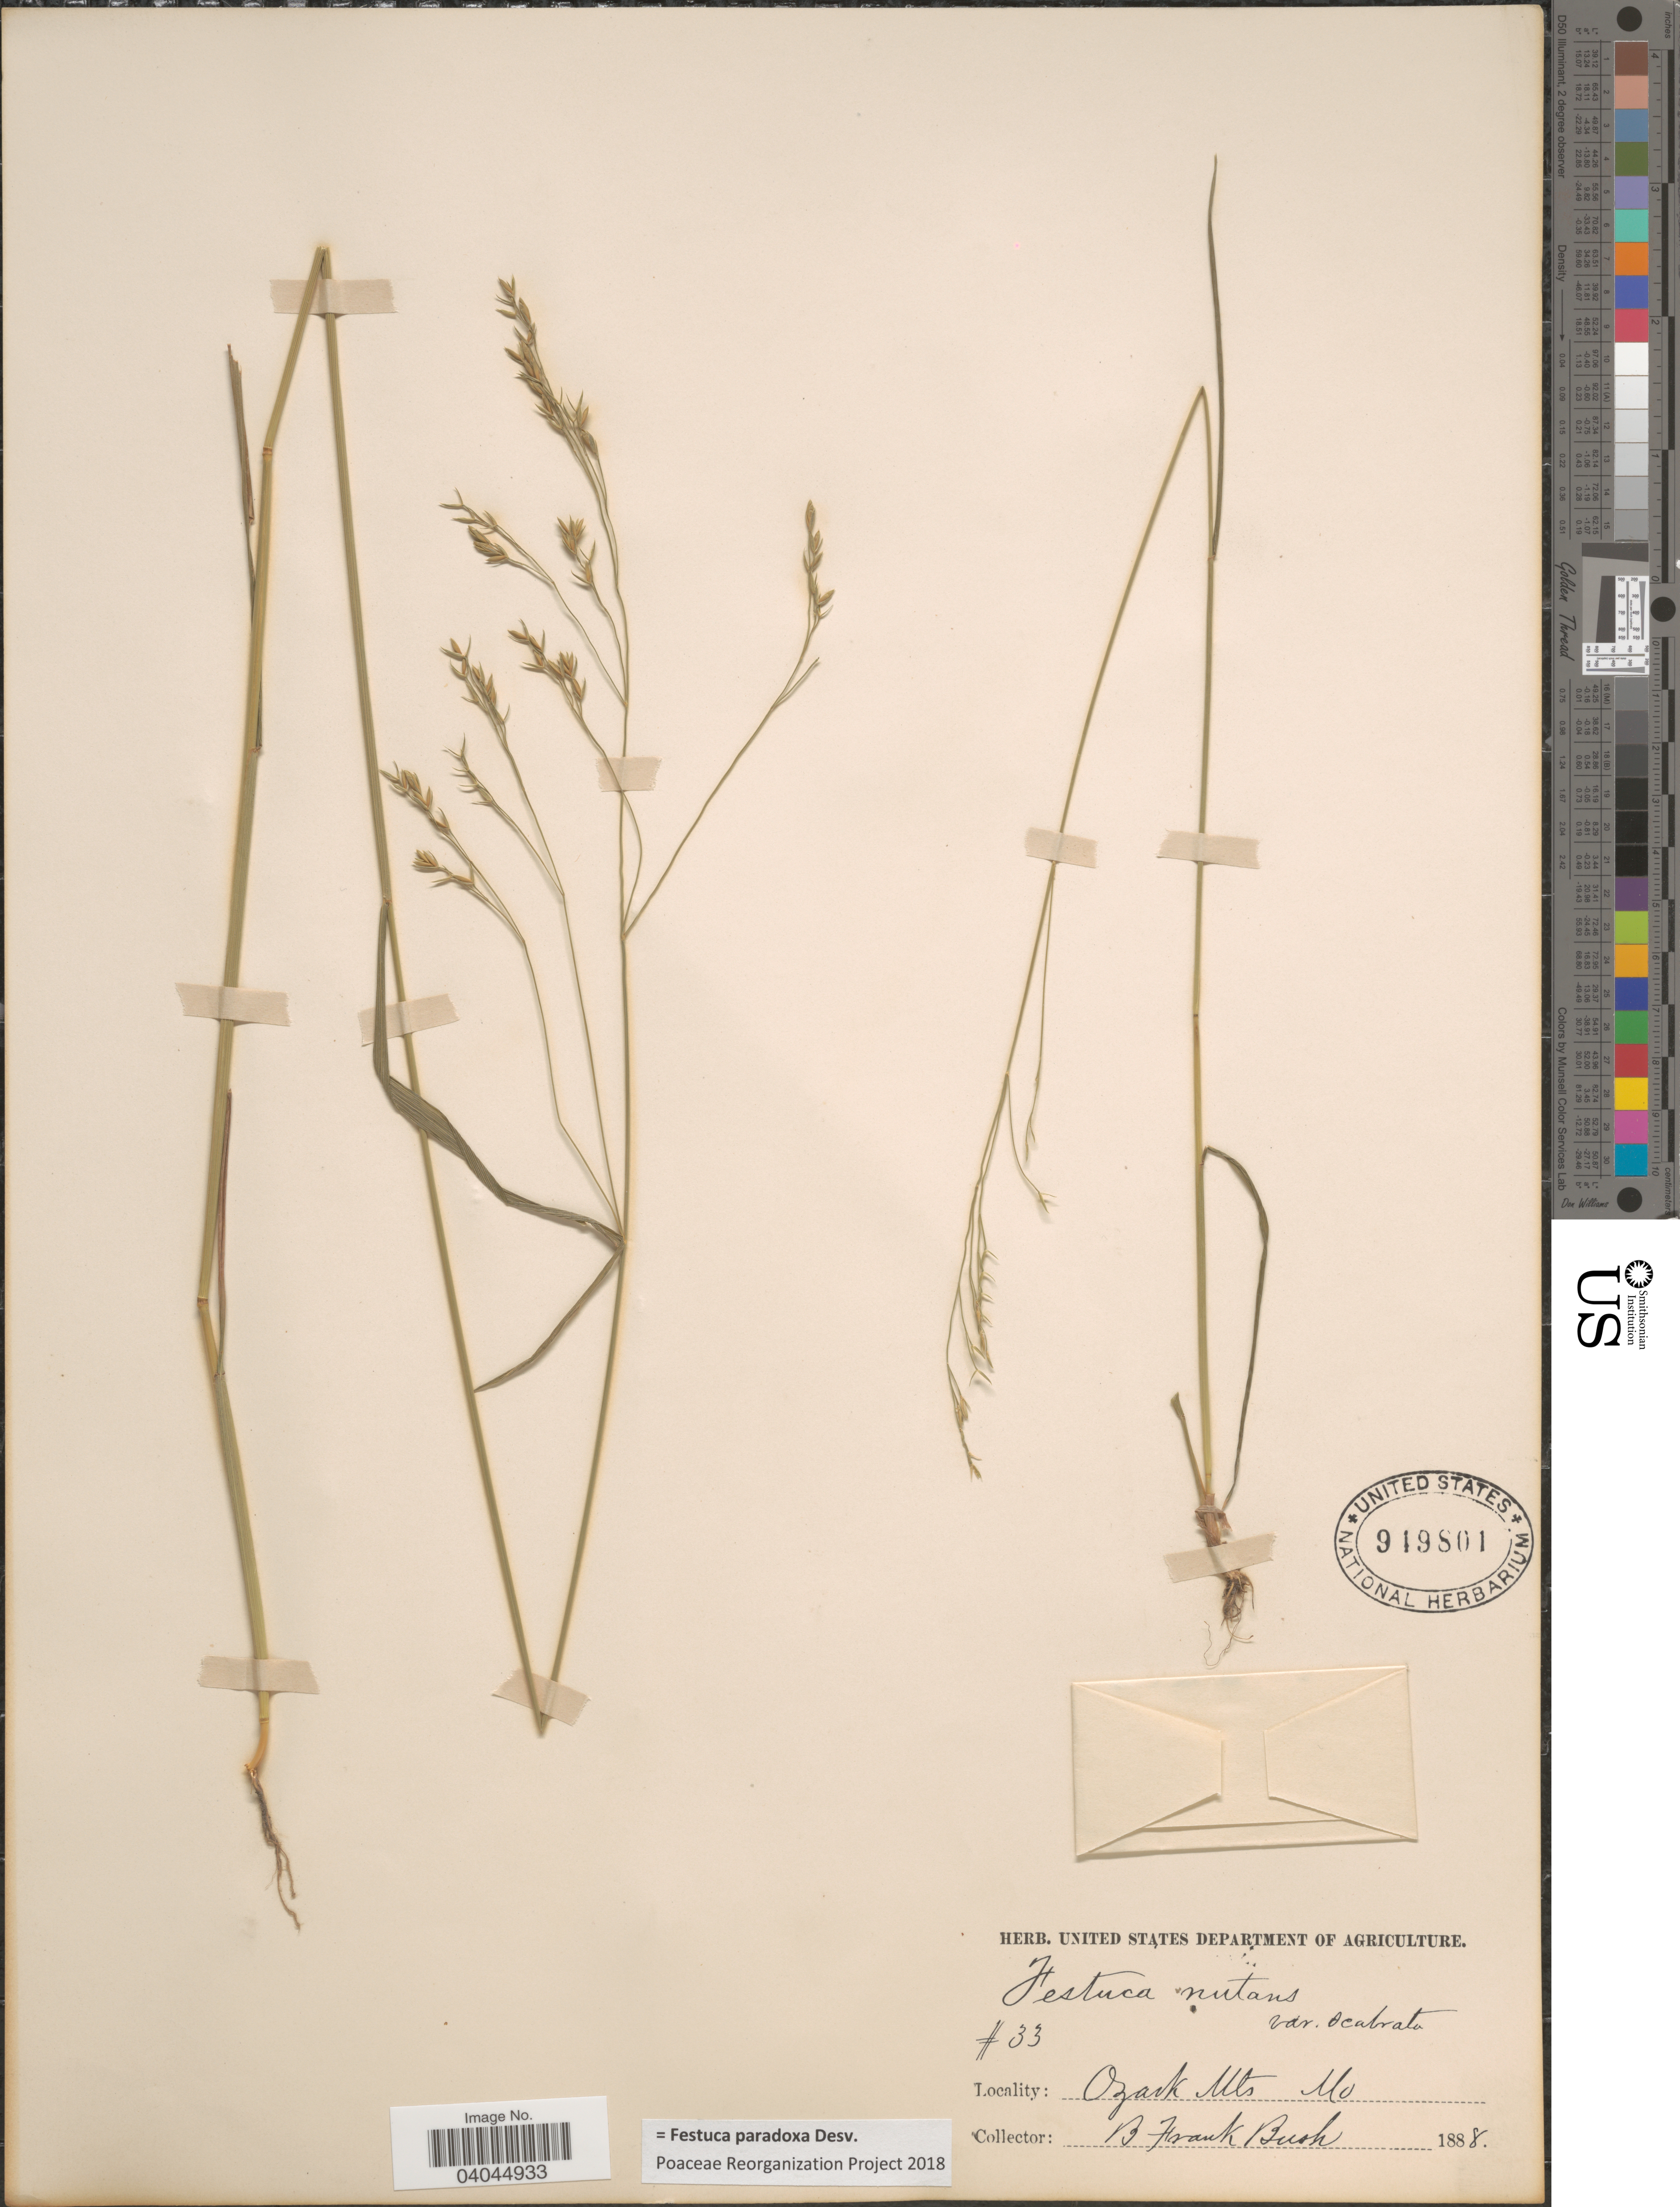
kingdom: Plantae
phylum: Tracheophyta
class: Liliopsida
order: Poales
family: Poaceae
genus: Festuca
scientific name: Festuca paradoxa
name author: Desv.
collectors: B. F. Bush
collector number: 33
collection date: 1888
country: United States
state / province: Missouri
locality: Ozark Mts.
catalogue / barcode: US 949801